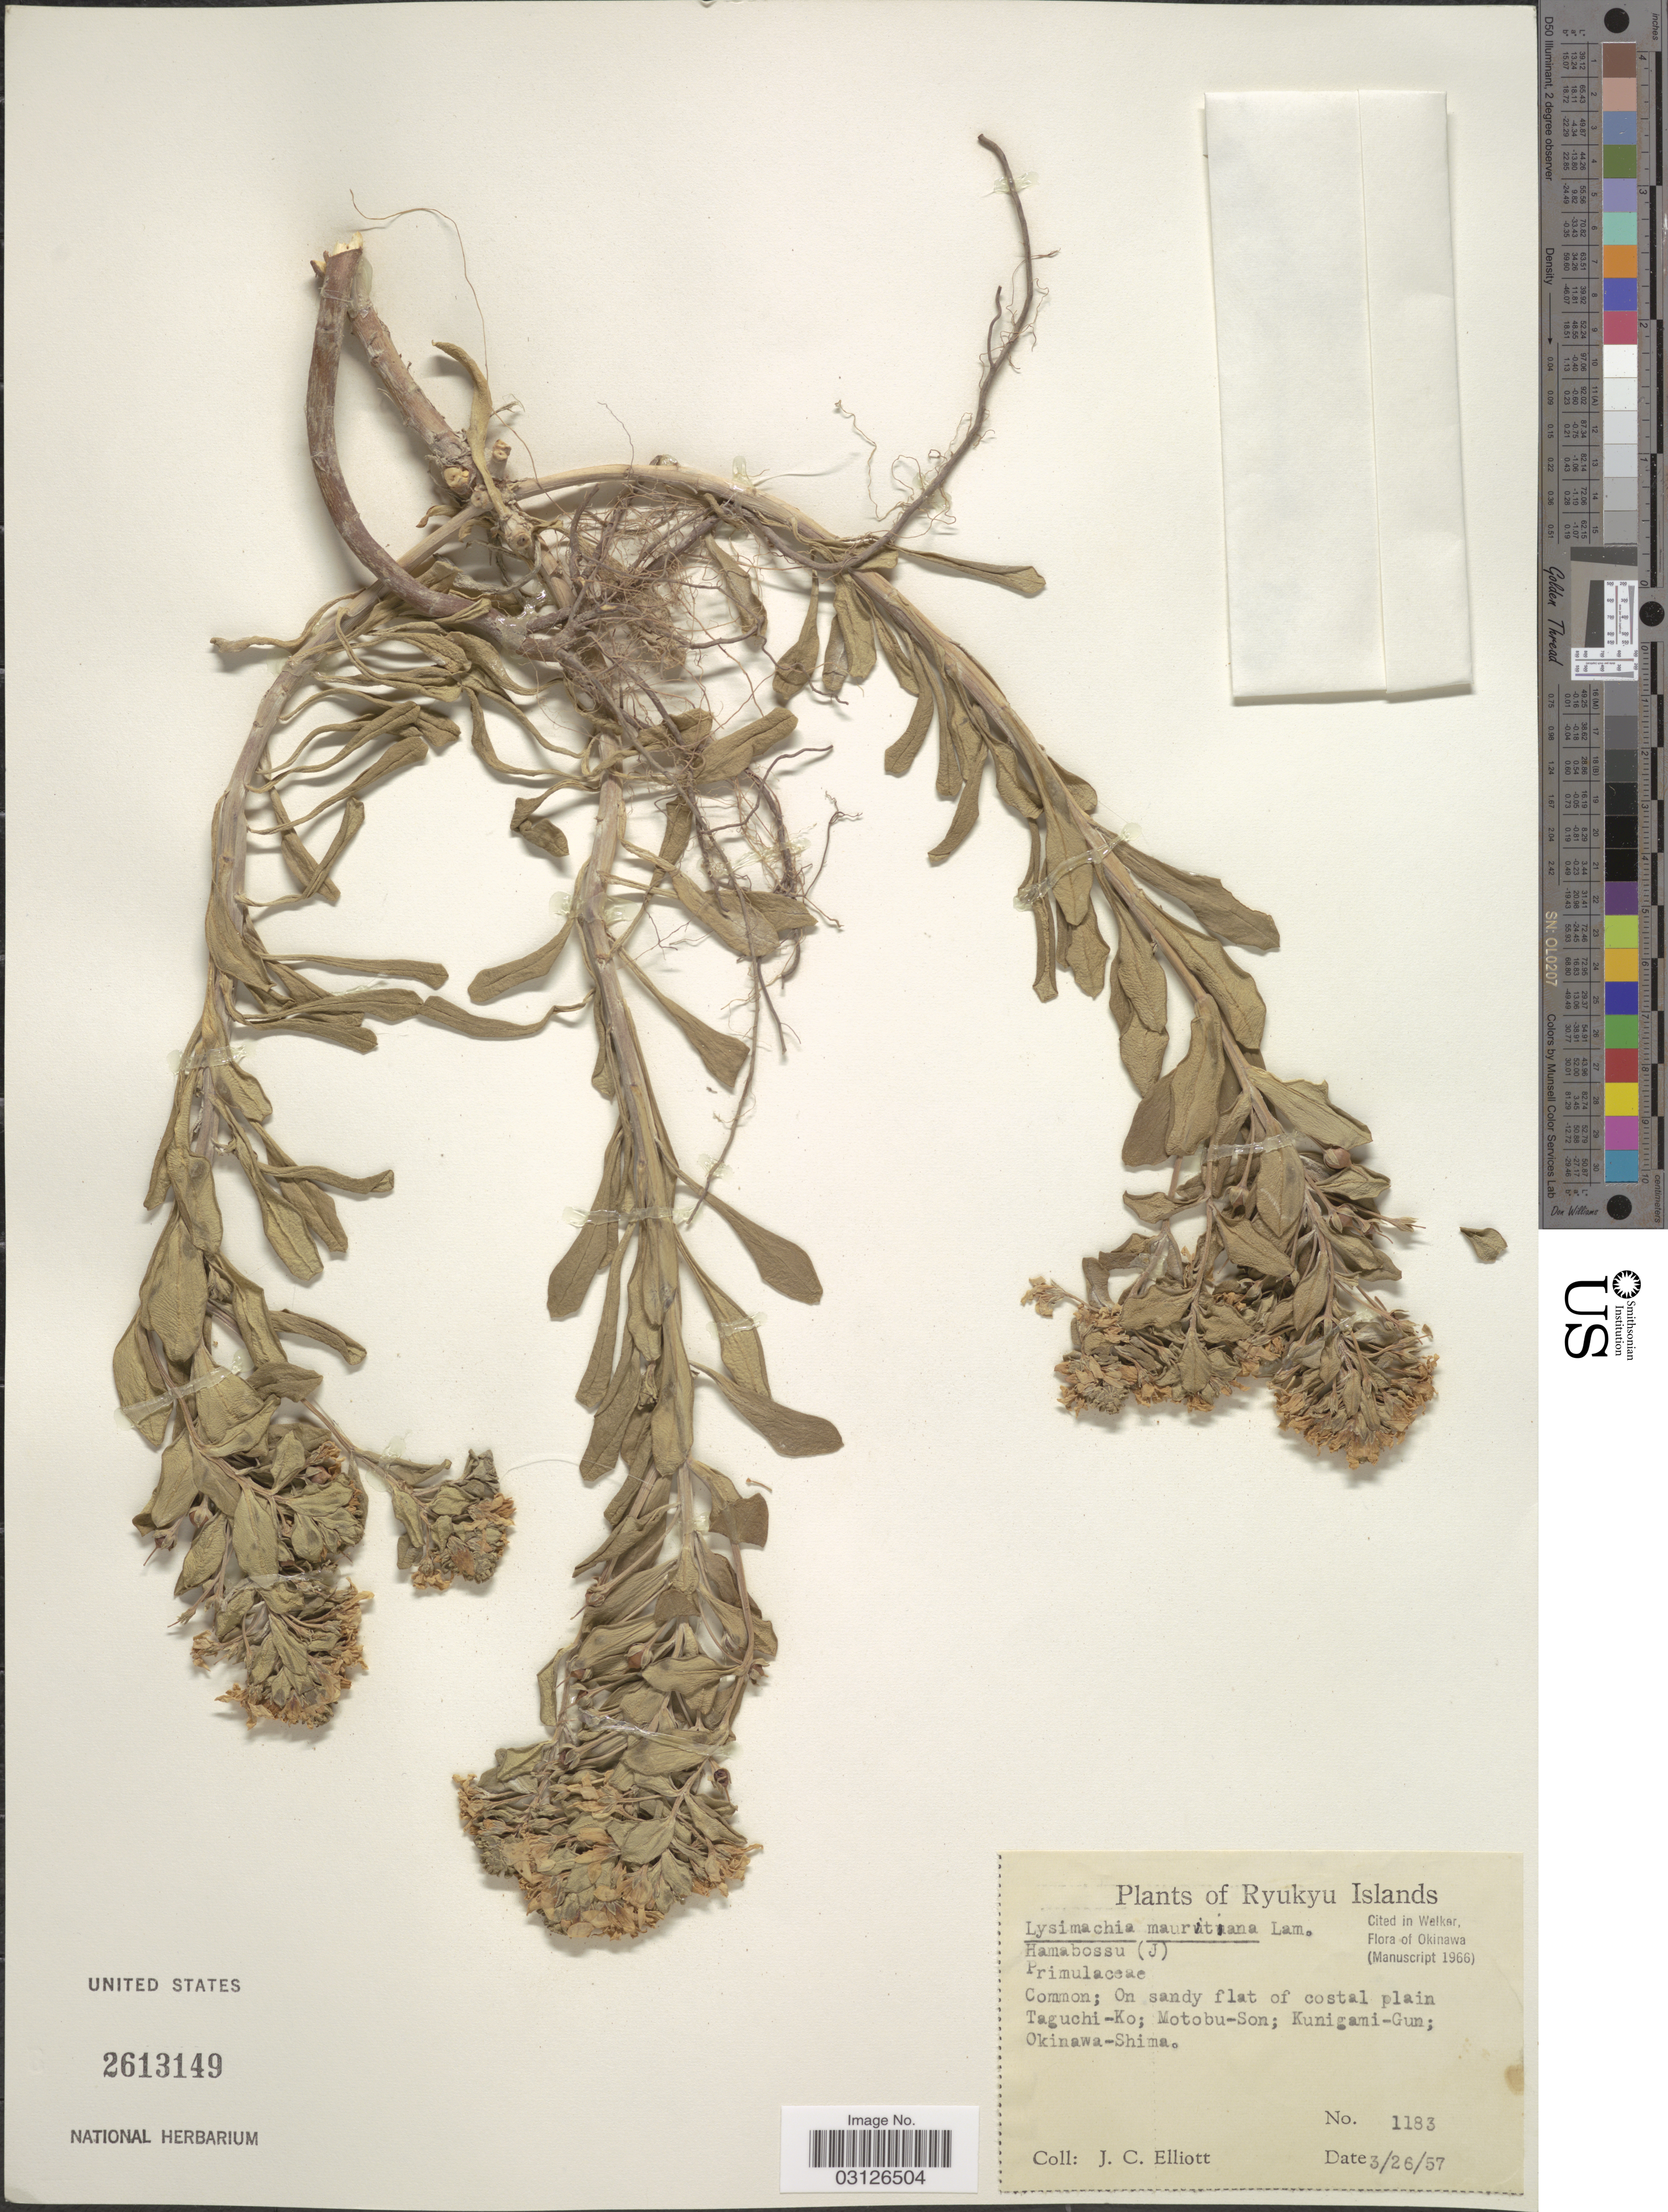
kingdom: Plantae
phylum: Tracheophyta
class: Magnoliopsida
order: Ericales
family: Primulaceae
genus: Lysimachia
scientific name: Lysimachia mauritiana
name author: Lam.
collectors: J. C. Elliott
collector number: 1183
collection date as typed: Transcribed d/m/y: 26/3/57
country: Japan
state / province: Okinawa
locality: Ryukyu Islands. Taguchi-Ko; Motobu-Son; Kunigami-Gun; Okinawa-Shima.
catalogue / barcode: US 2613149